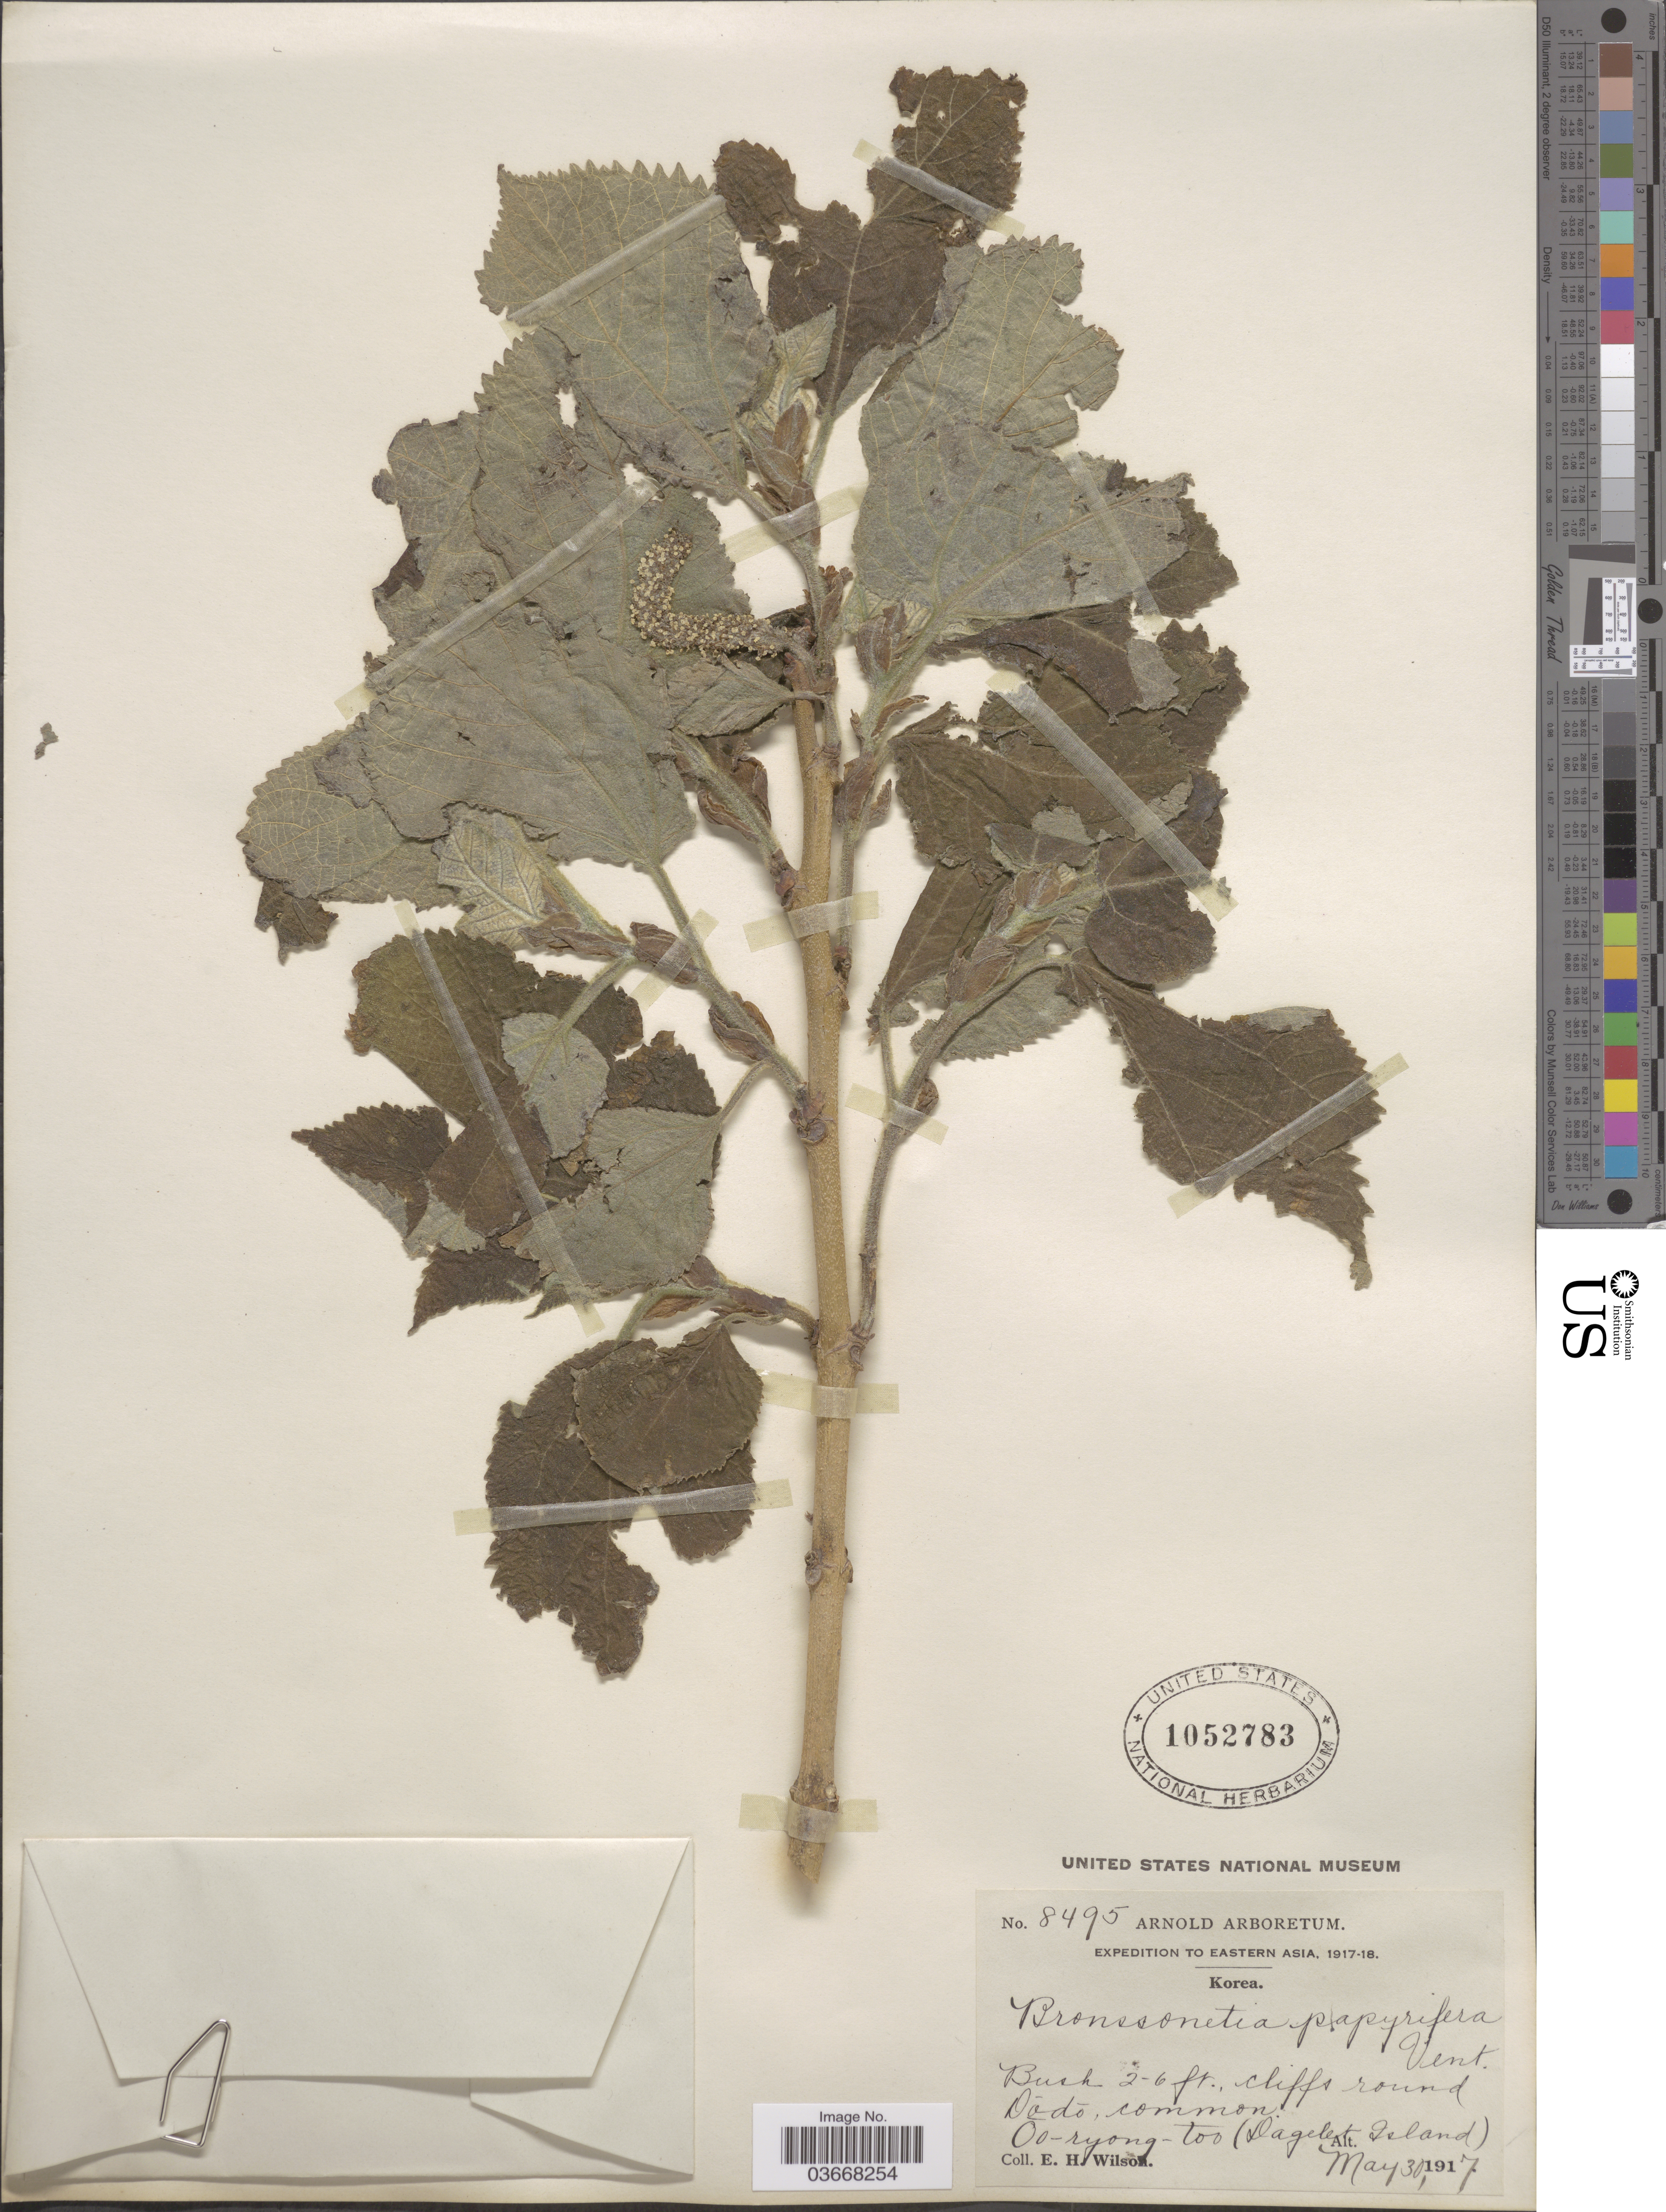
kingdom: Plantae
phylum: Tracheophyta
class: Magnoliopsida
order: Rosales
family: Moraceae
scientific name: Broussoneta papyrifera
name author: (L.) L'Hér. ex Vent.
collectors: E. Wilson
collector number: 8495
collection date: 1917-05-30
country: South Korea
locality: Eastern Asia. Cliffs around Dōdō. Ōo-ryong-too (Dagelet Island).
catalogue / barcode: US 1052783